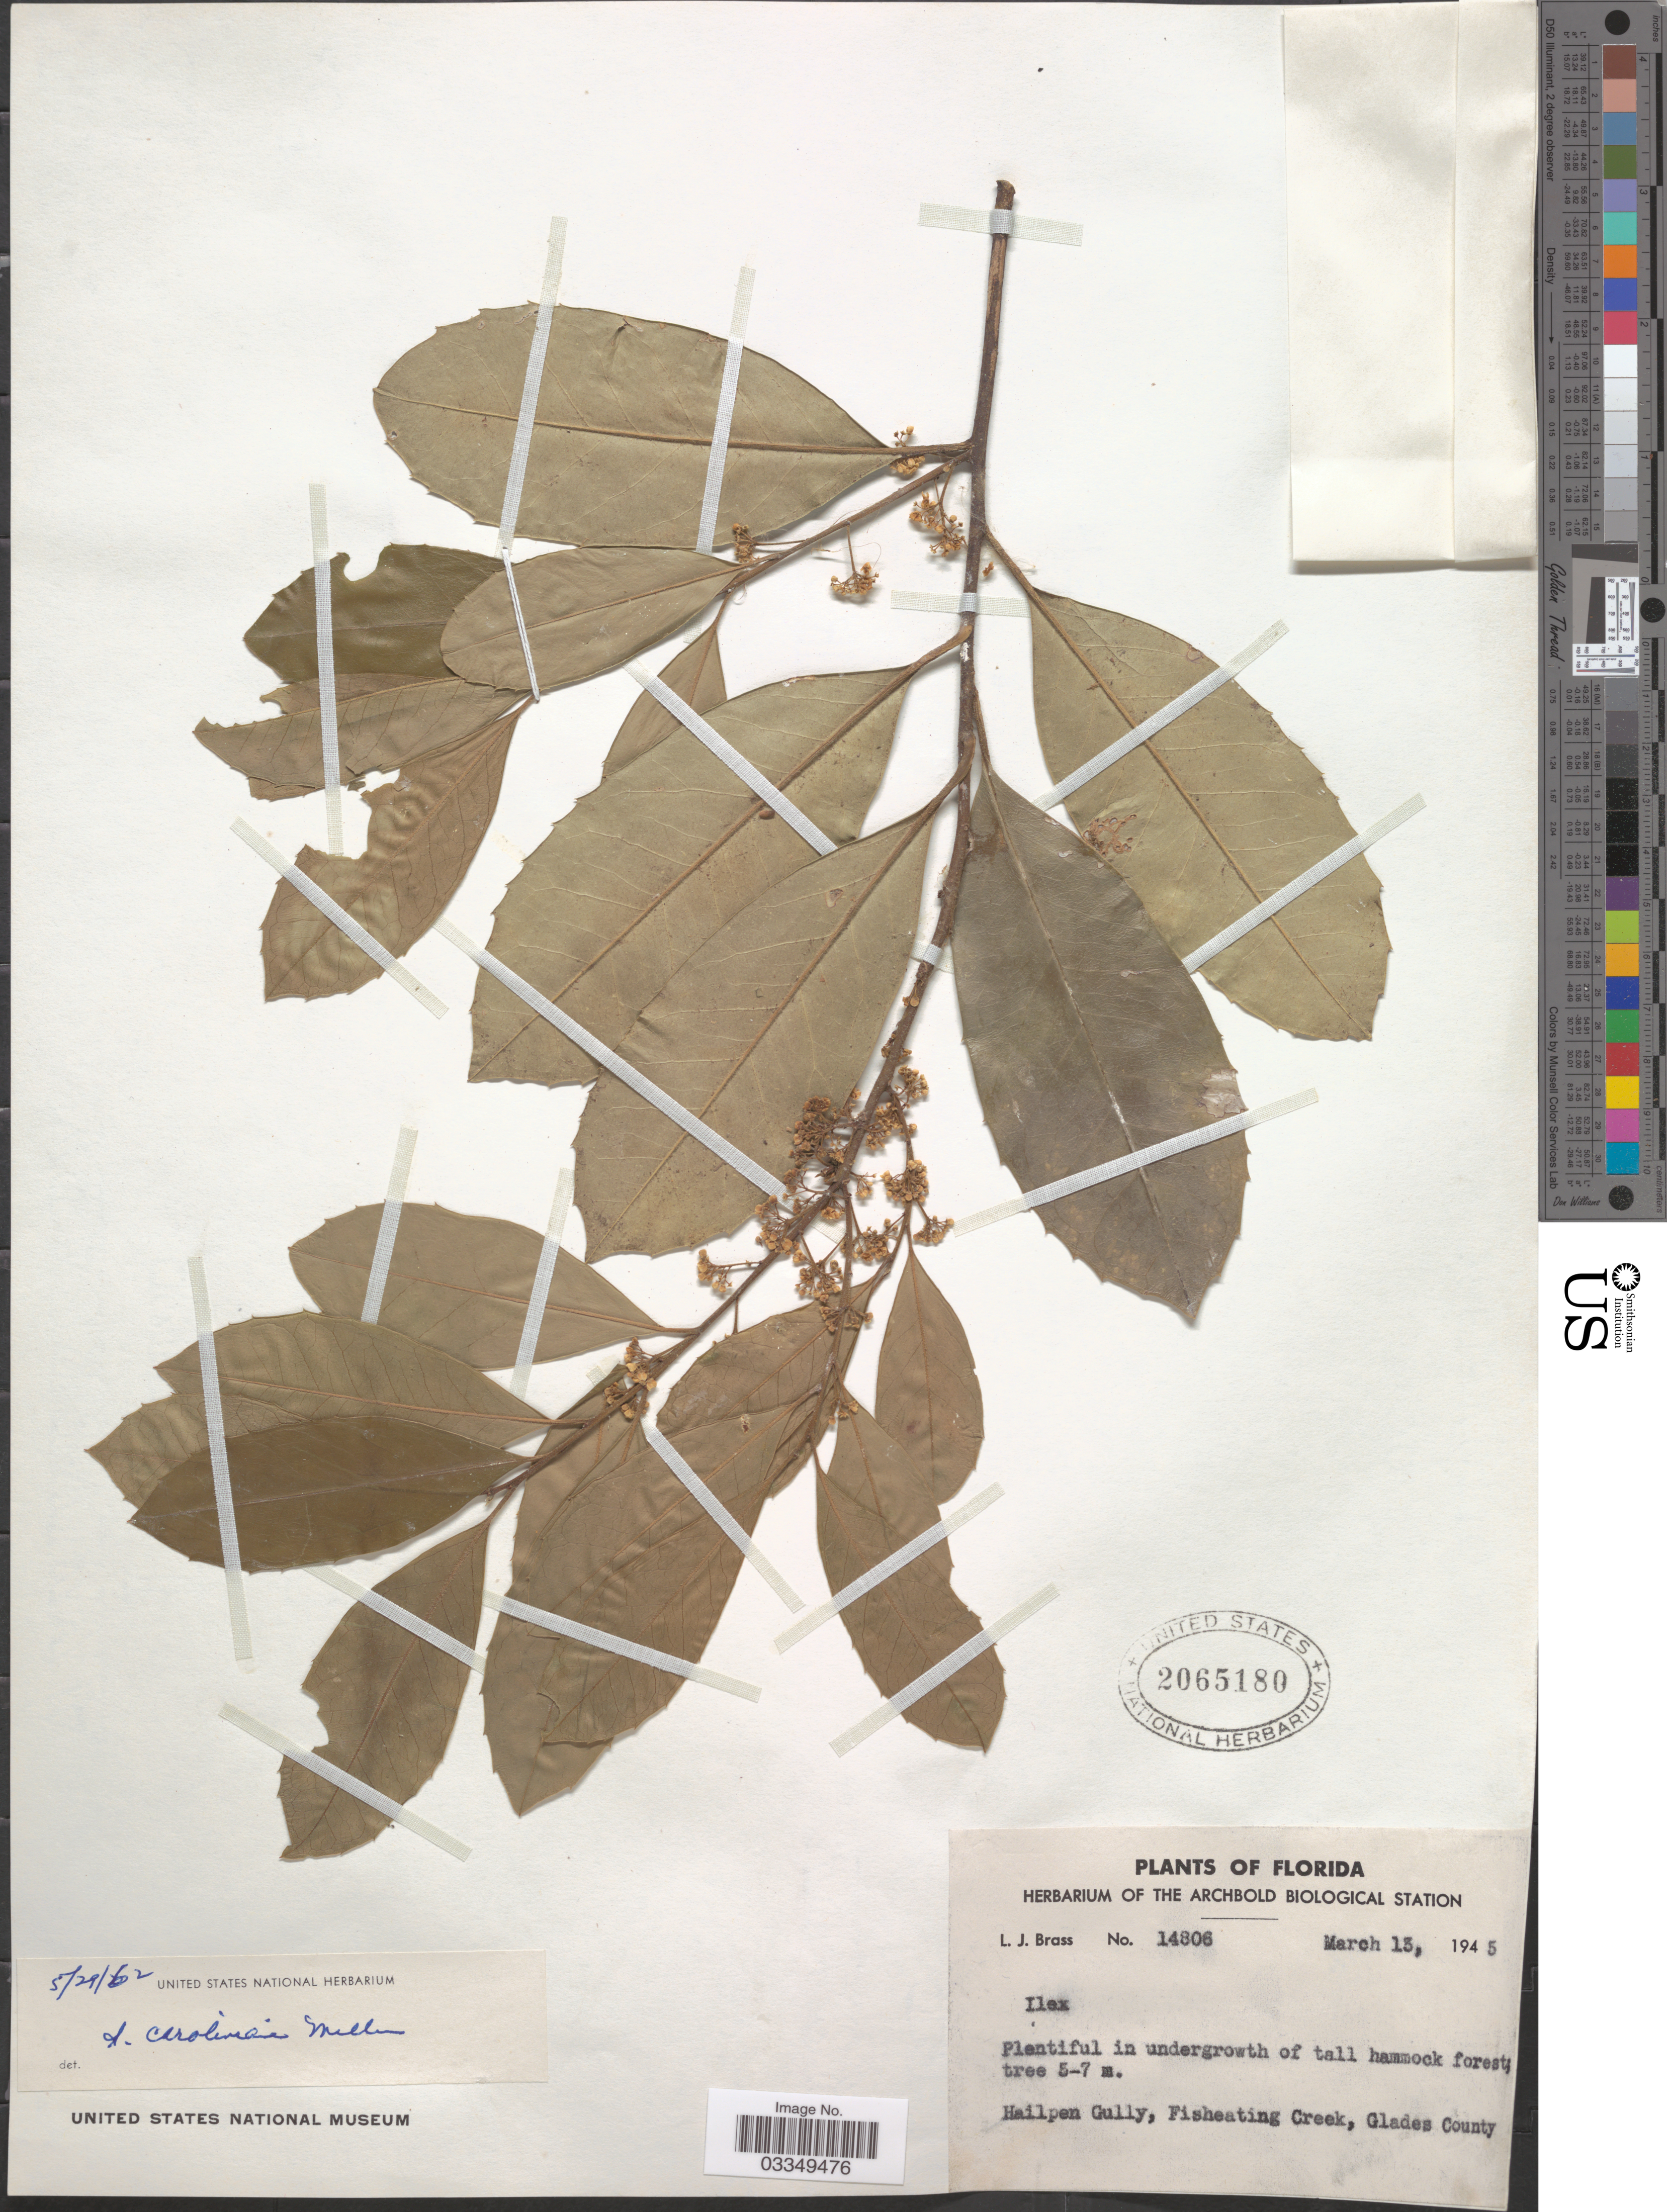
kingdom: Plantae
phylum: Tracheophyta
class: Magnoliopsida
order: Aquifoliales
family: Aquifoliaceae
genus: Ilex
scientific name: Ilex cassine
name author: L.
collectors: L. J. Brass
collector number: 14806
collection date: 1945-03-13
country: United States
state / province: Florida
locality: Hailpen Gully, Fisheating Creek, Glades County.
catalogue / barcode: US 2065180